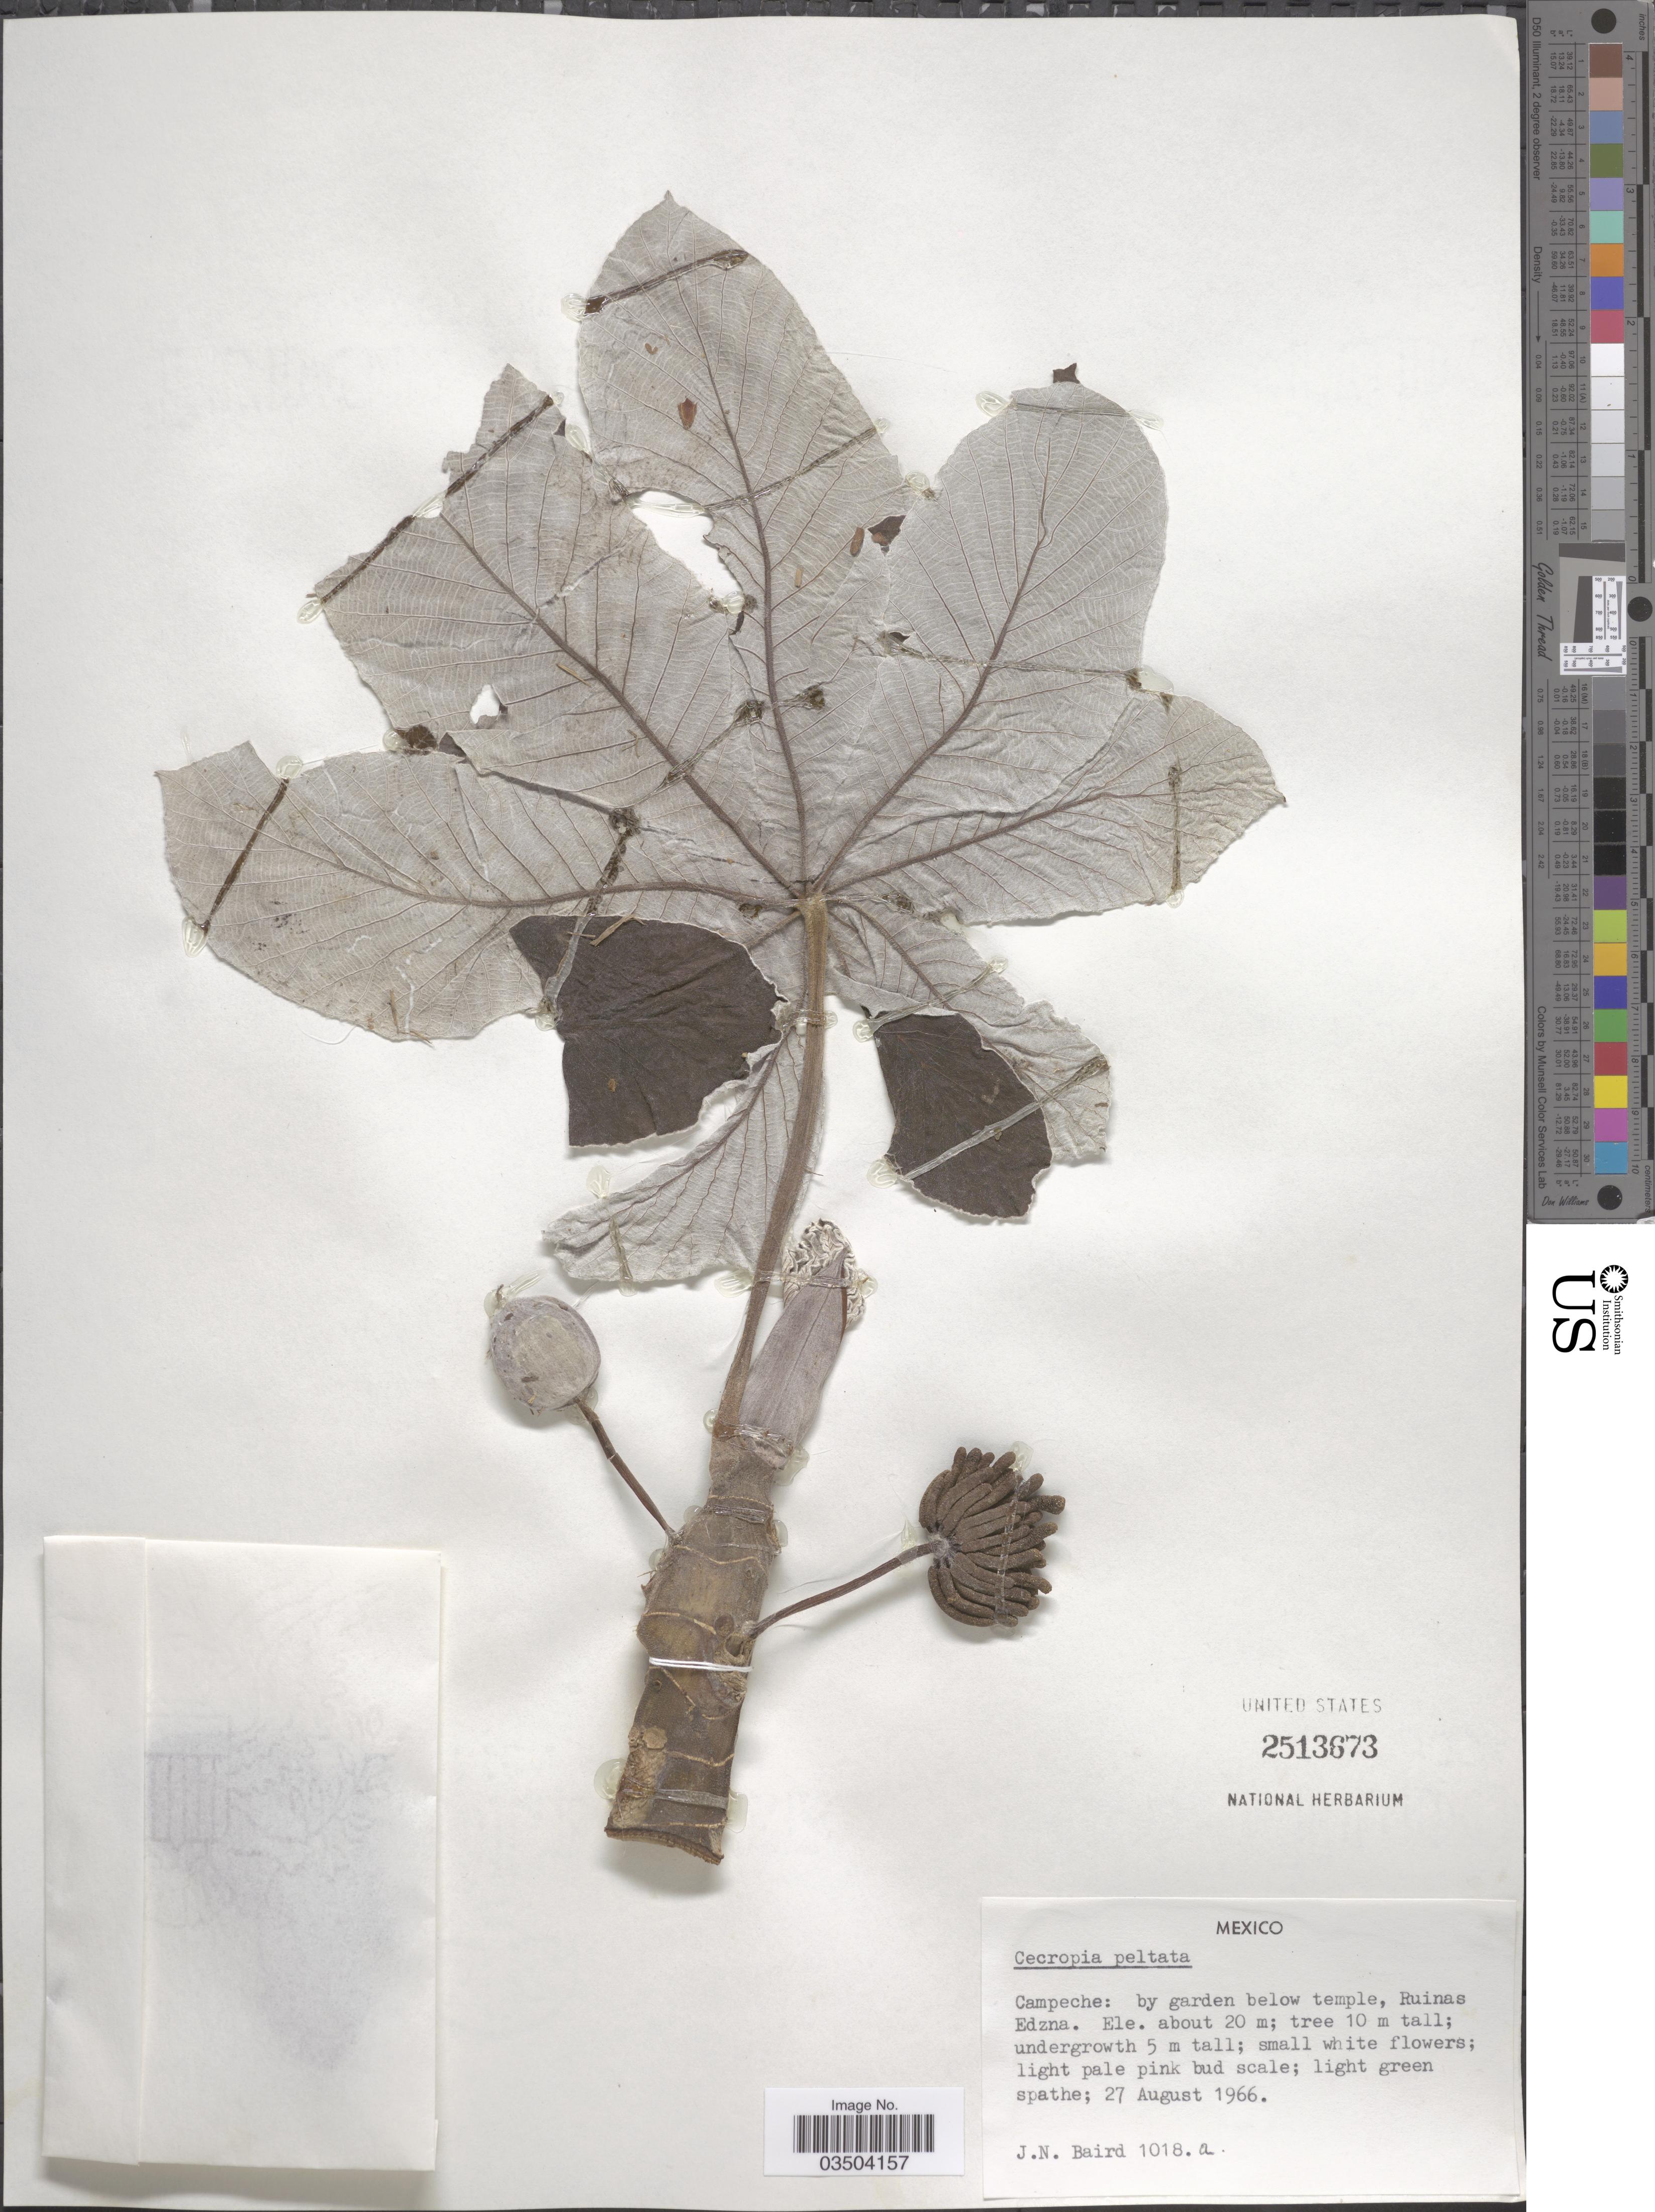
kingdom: Plantae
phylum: Tracheophyta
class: Magnoliopsida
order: Rosales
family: Urticaceae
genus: Cecropia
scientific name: Cecropia peltata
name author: L.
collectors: J. Baird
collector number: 1018a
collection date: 1966-08-27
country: Mexico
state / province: Campeche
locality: By garden below temple, Ruinas Edzna.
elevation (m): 20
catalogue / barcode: US 2513673